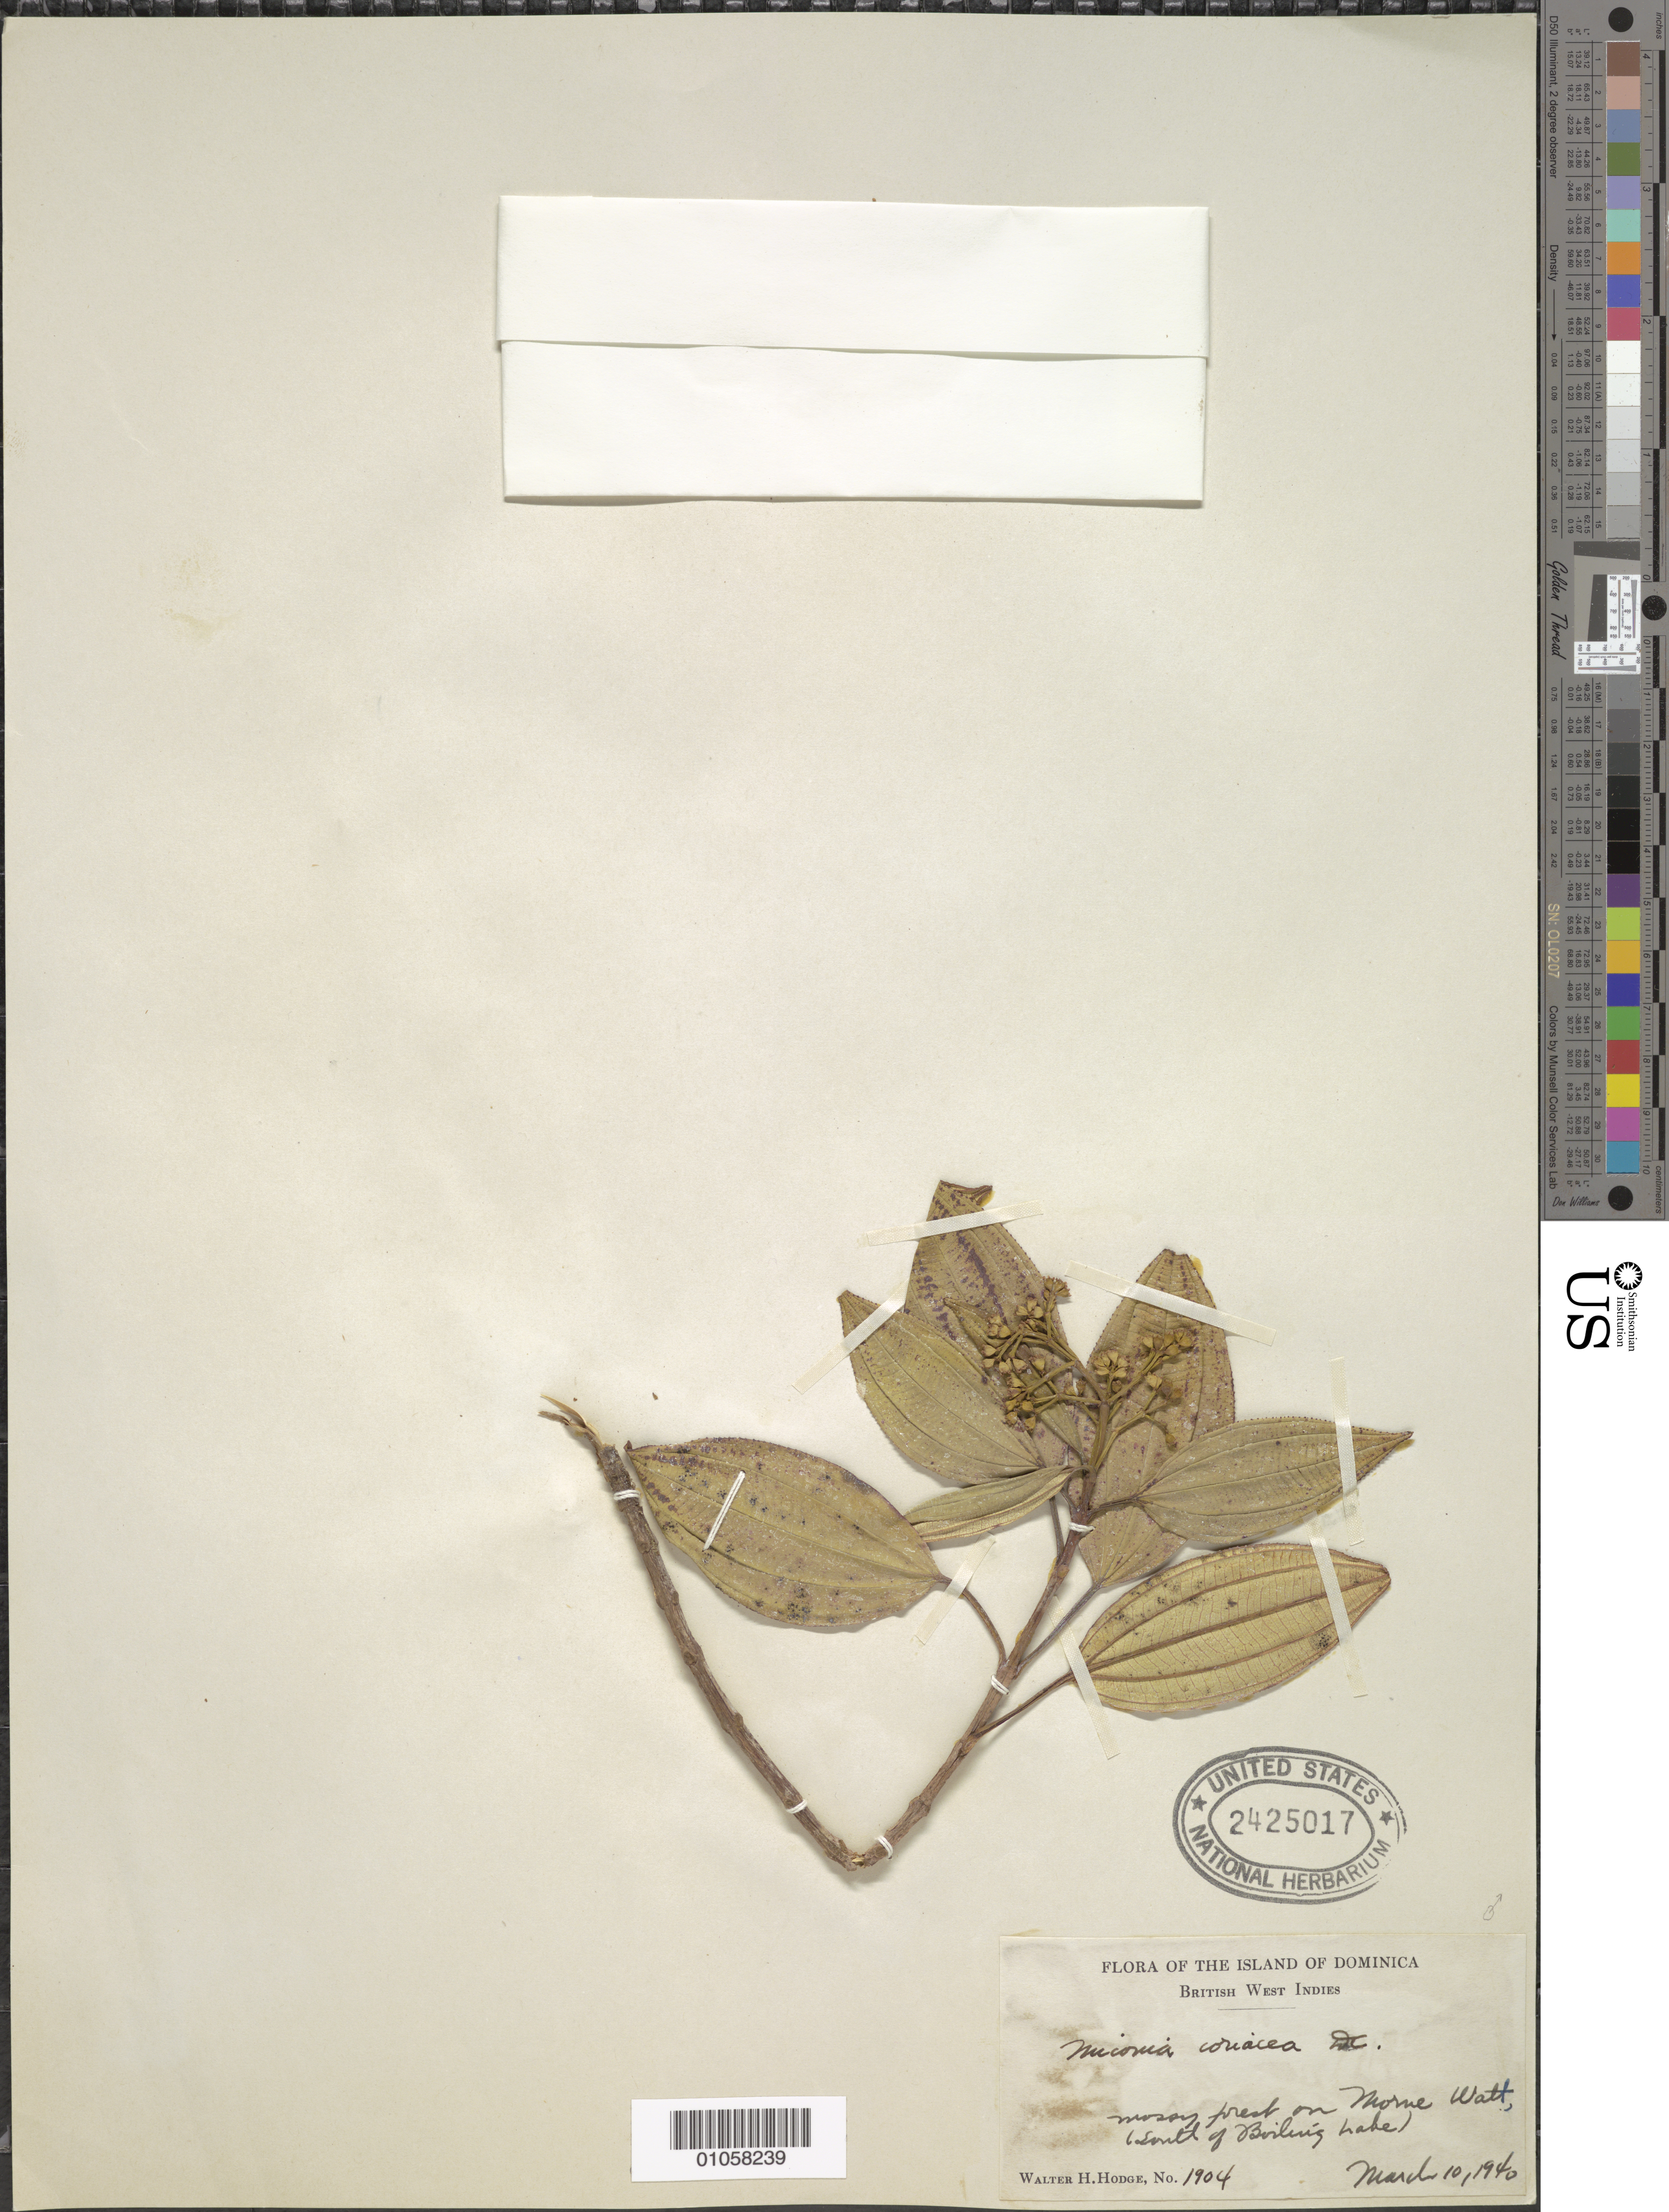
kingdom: Plantae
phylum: Tracheophyta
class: Magnoliopsida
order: Myrtales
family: Melastomataceae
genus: Miconia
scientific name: Miconia coriacea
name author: (Sw.) DC.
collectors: W. Hodge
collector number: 1904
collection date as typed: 10 Mar 1940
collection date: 1940-03-10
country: Dominica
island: Dominica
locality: Morne Watt, S of Boiling lake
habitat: Mossy forest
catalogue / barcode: US 2425017